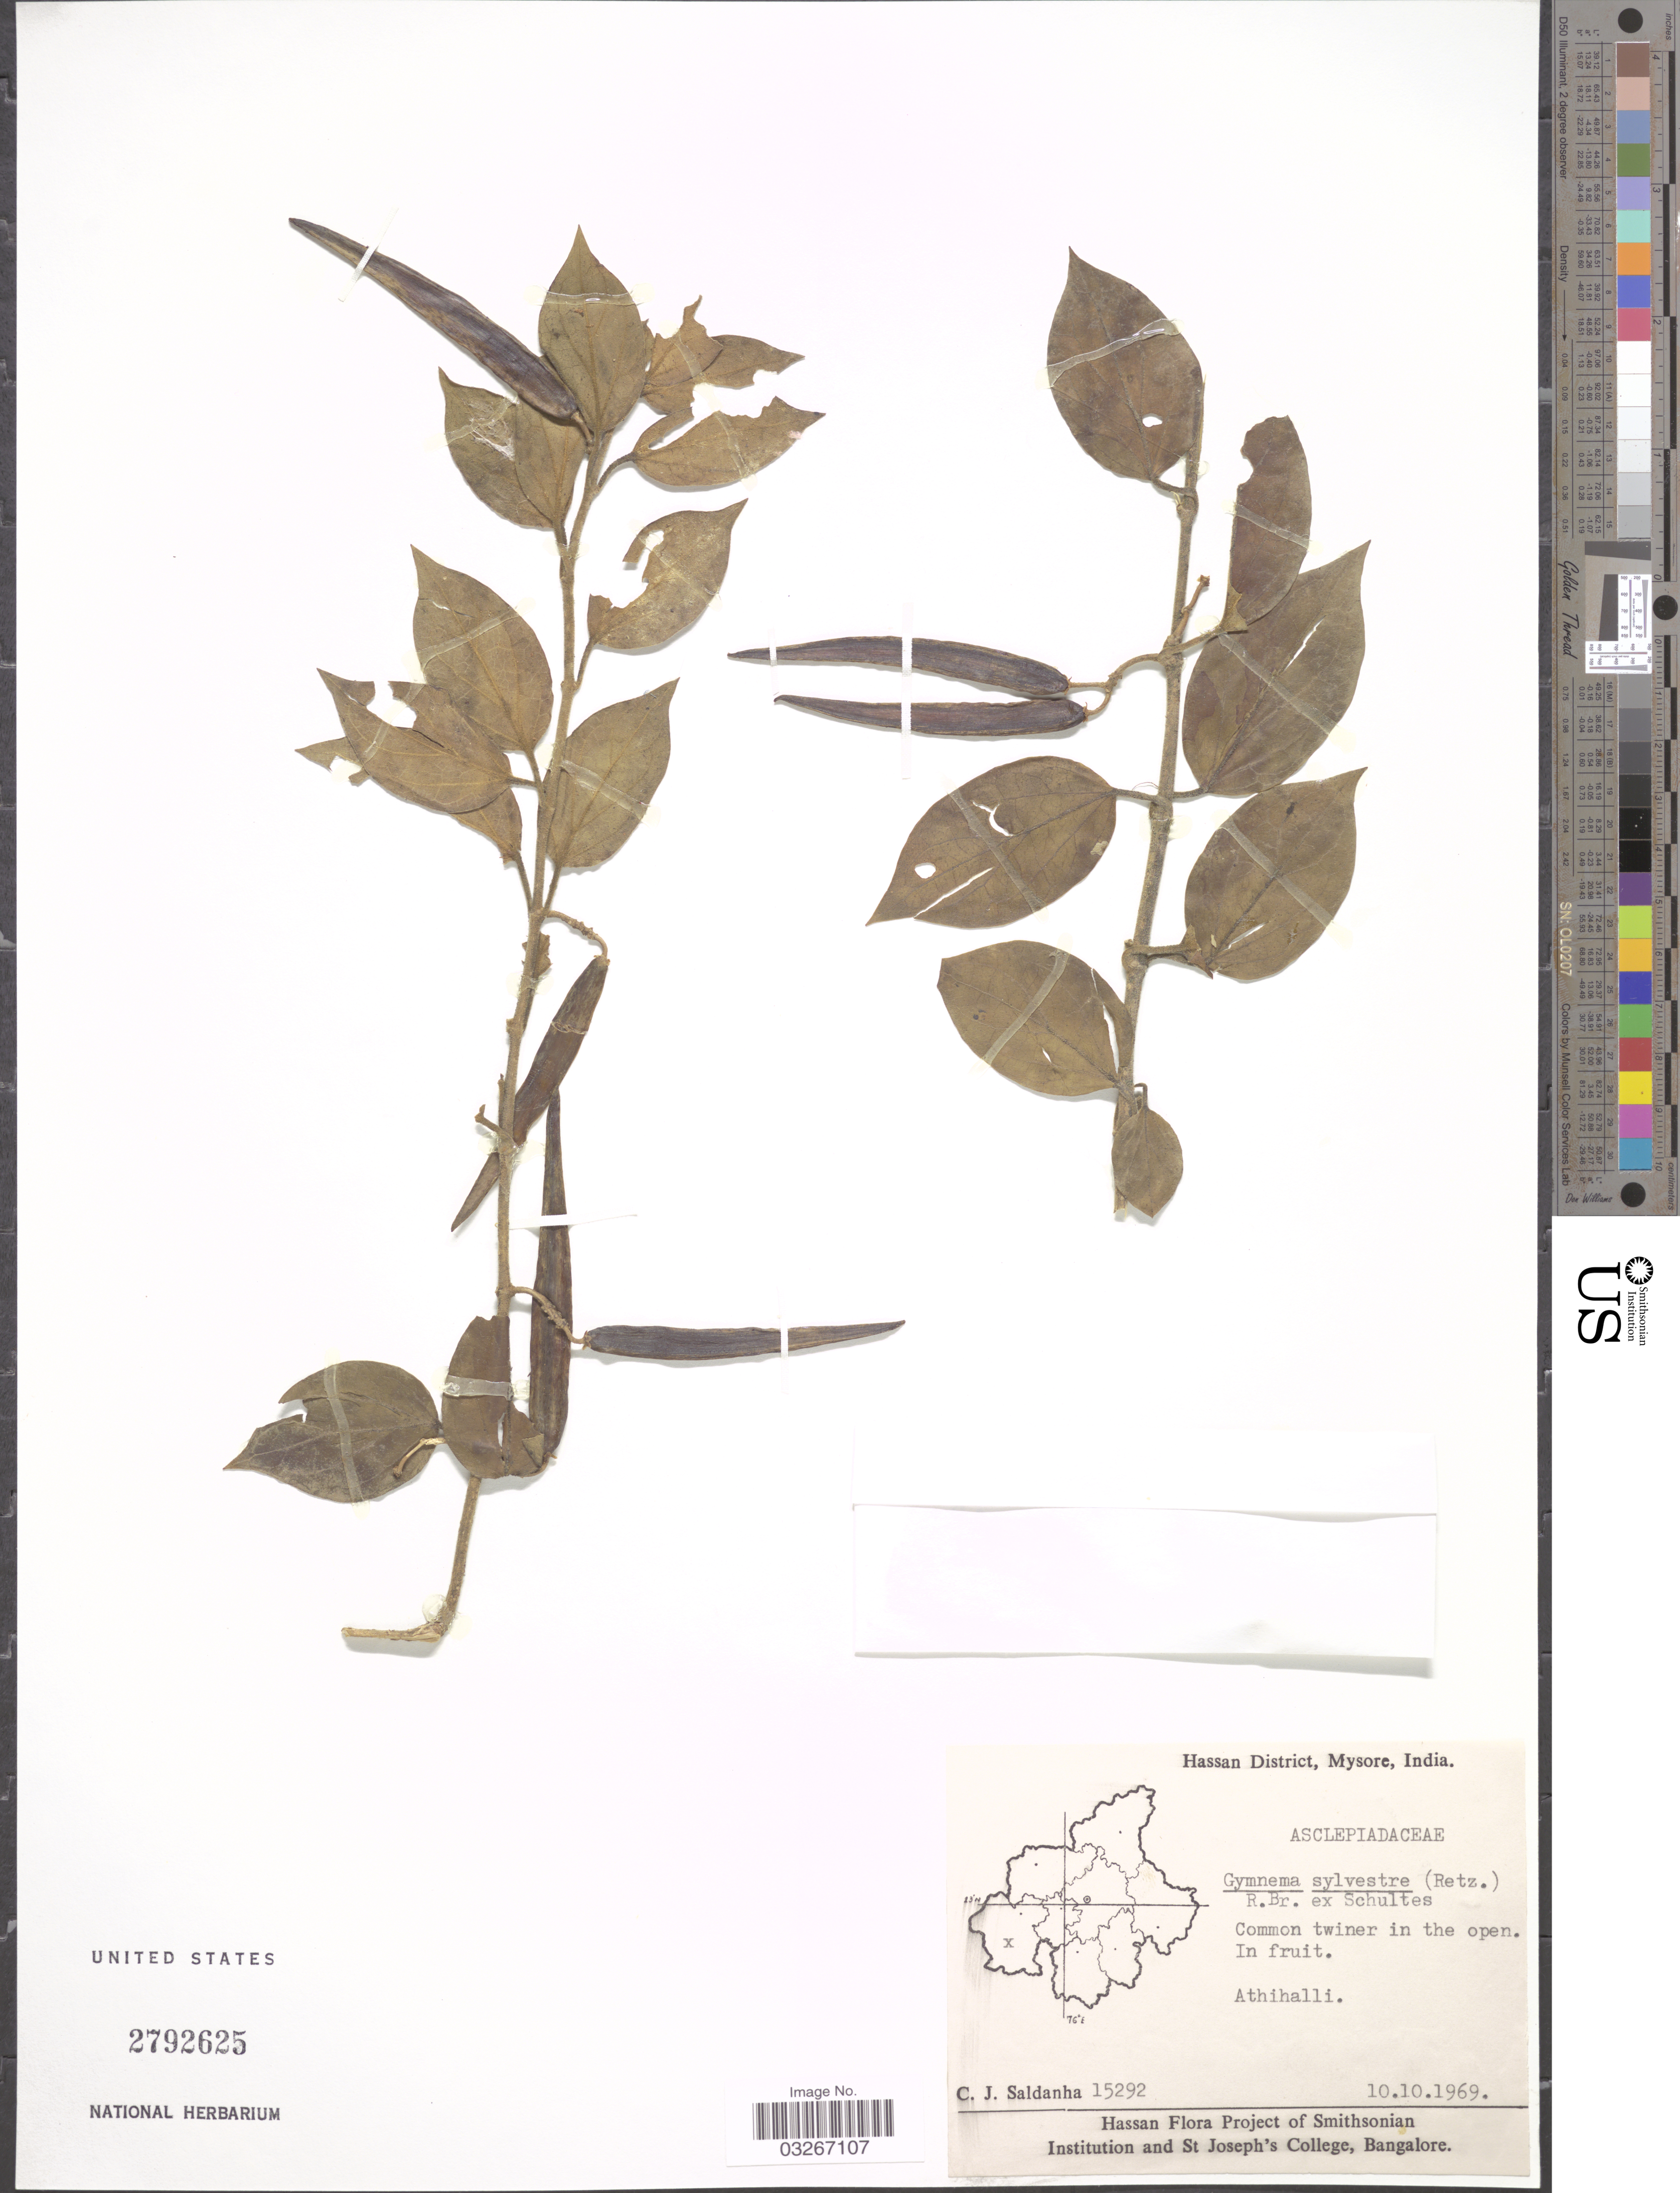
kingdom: Plantae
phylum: Tracheophyta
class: Magnoliopsida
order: Gentianales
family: Apocynaceae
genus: Gymnema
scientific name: Gymnema sylvestre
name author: (Retz.) R. Br. ex Schult. in Roem. & Schult.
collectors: C. J. Saldanha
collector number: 15292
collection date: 1969-10-10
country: India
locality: Hassan District, Mysore. Athihalli.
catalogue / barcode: US 2792625